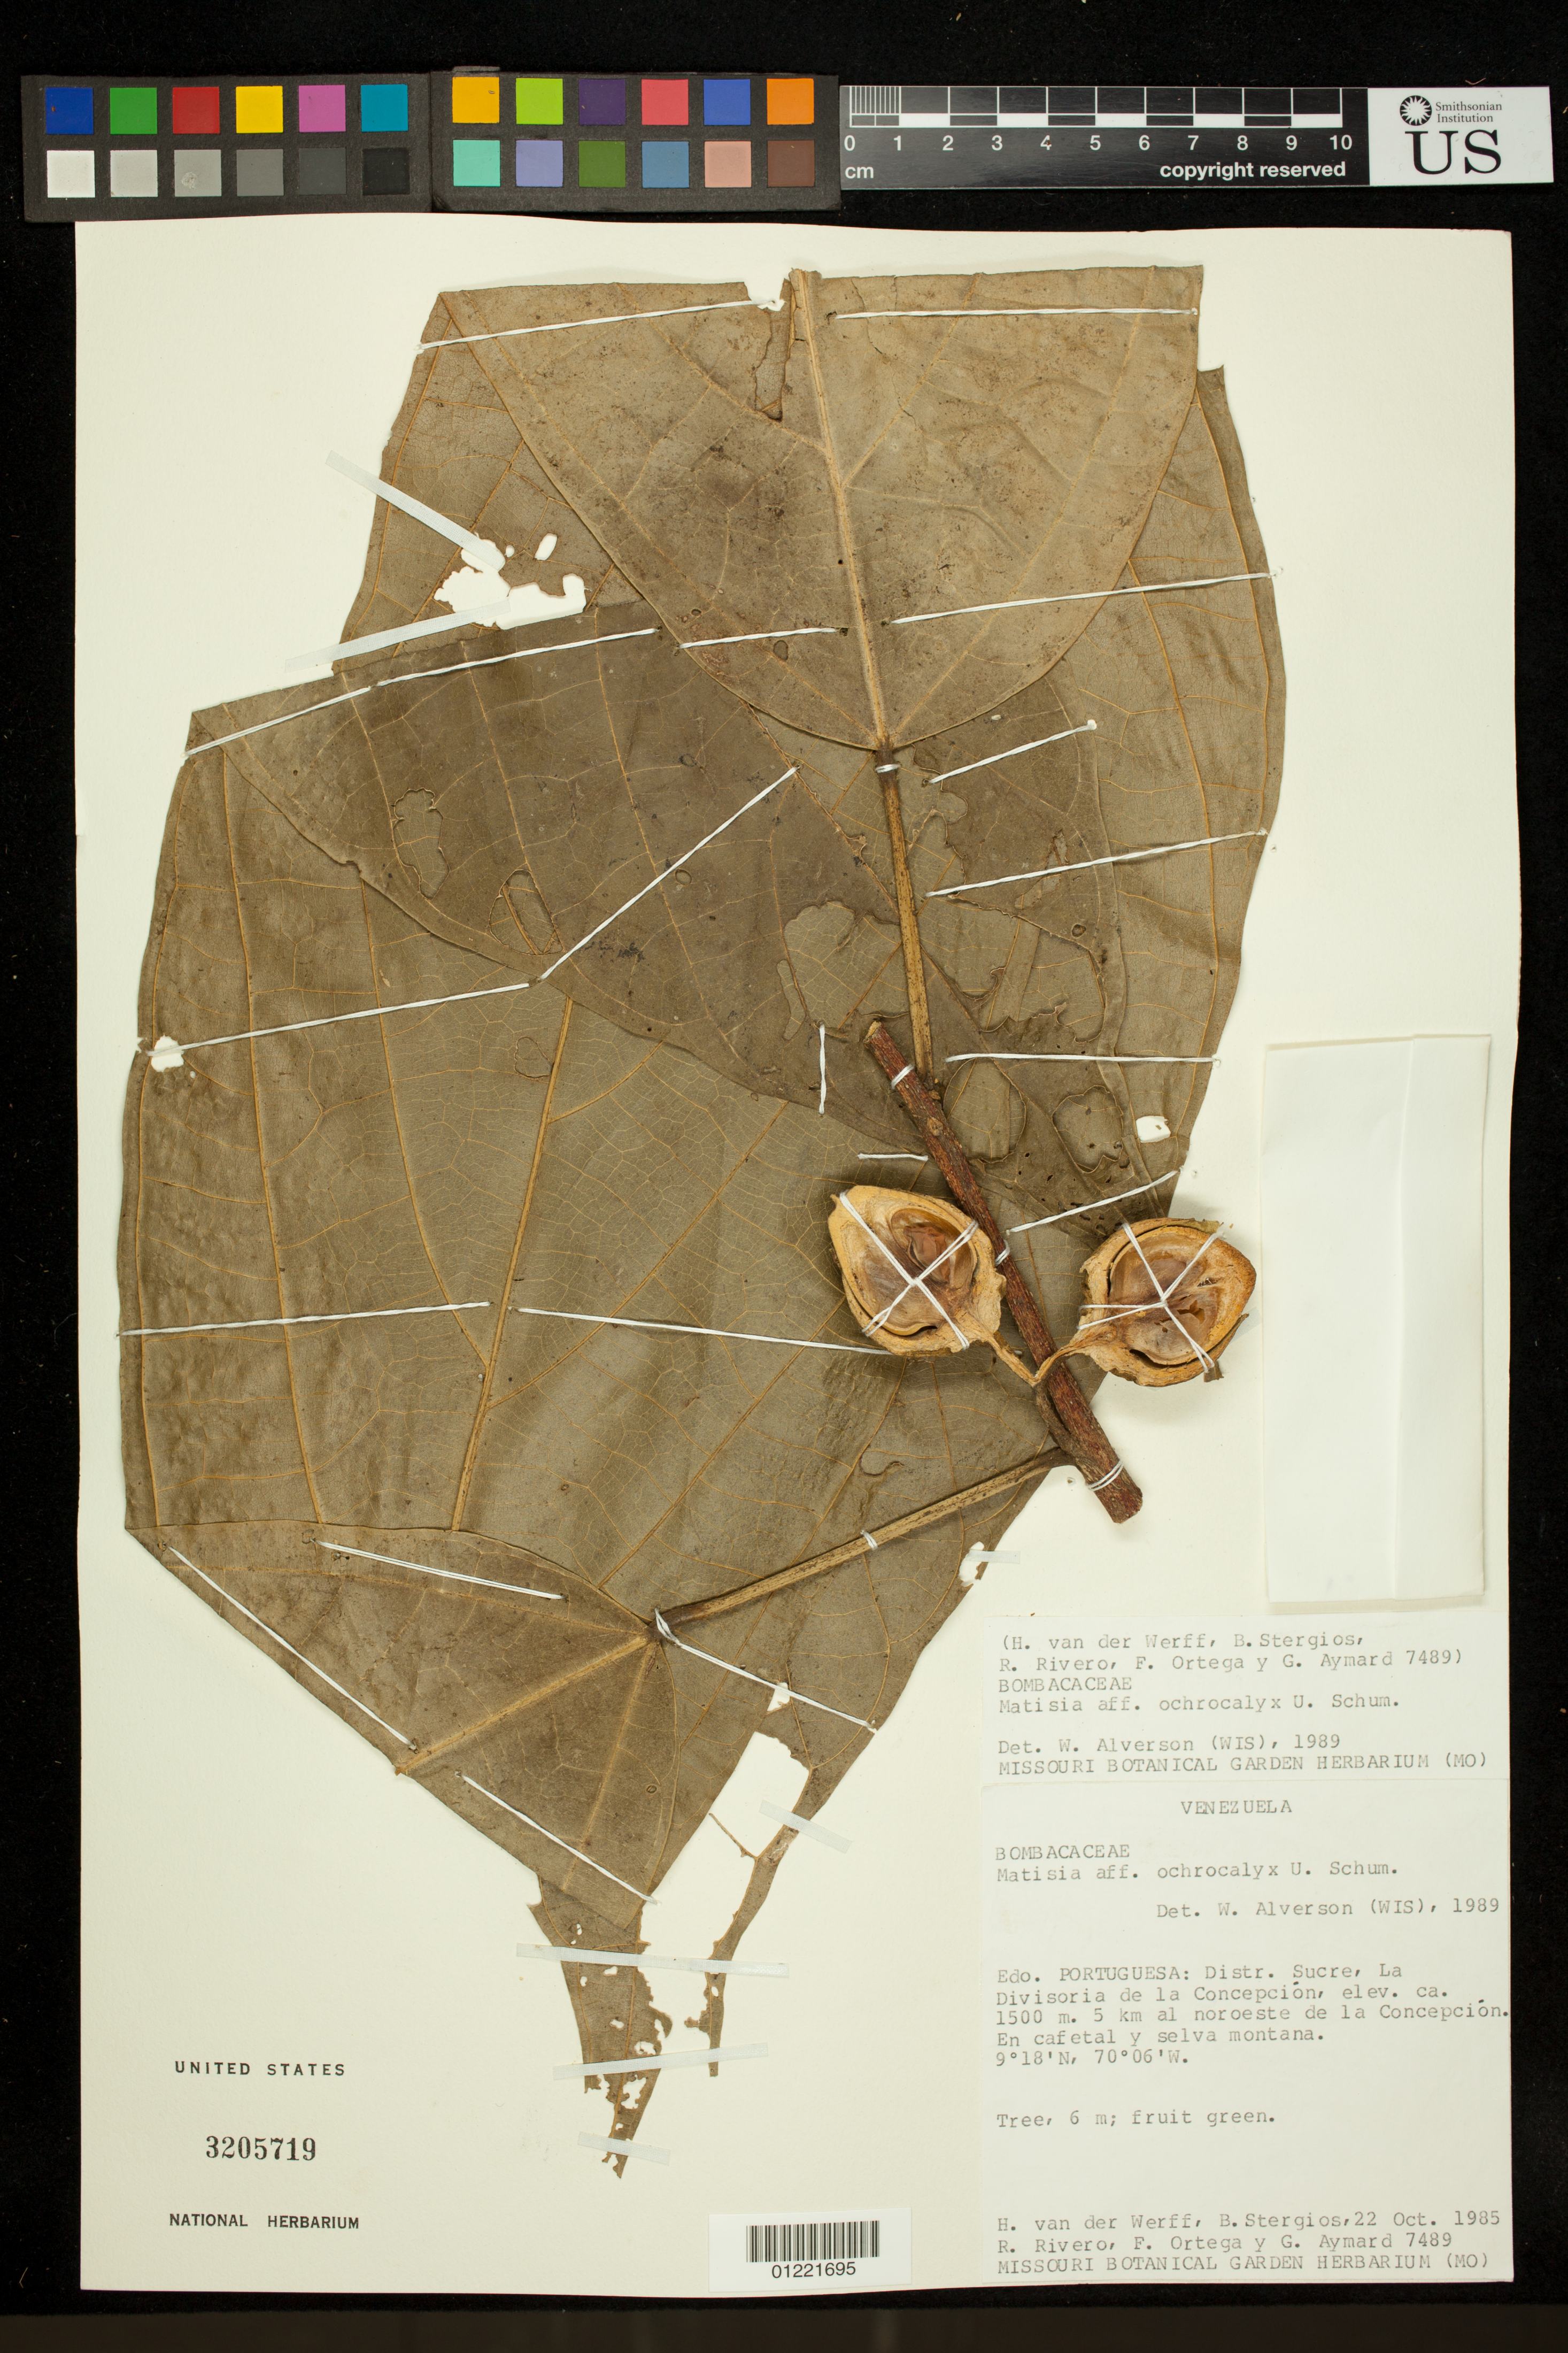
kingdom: Plantae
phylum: Tracheophyta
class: Magnoliopsida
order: Malvales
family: Malvaceae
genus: Matisia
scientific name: Matisia ochrocalyx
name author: K. Schum.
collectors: H. van der Werff, B. G. Stergios, R. Rivero, F. J. Ortega & G. A. Aymard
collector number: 7489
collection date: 1985-10-22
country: Venezuela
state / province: Portuguesa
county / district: Sucre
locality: La Divisoria de la Concepción, 5 km al NO de la Concepción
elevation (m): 1500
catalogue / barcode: US 3205719